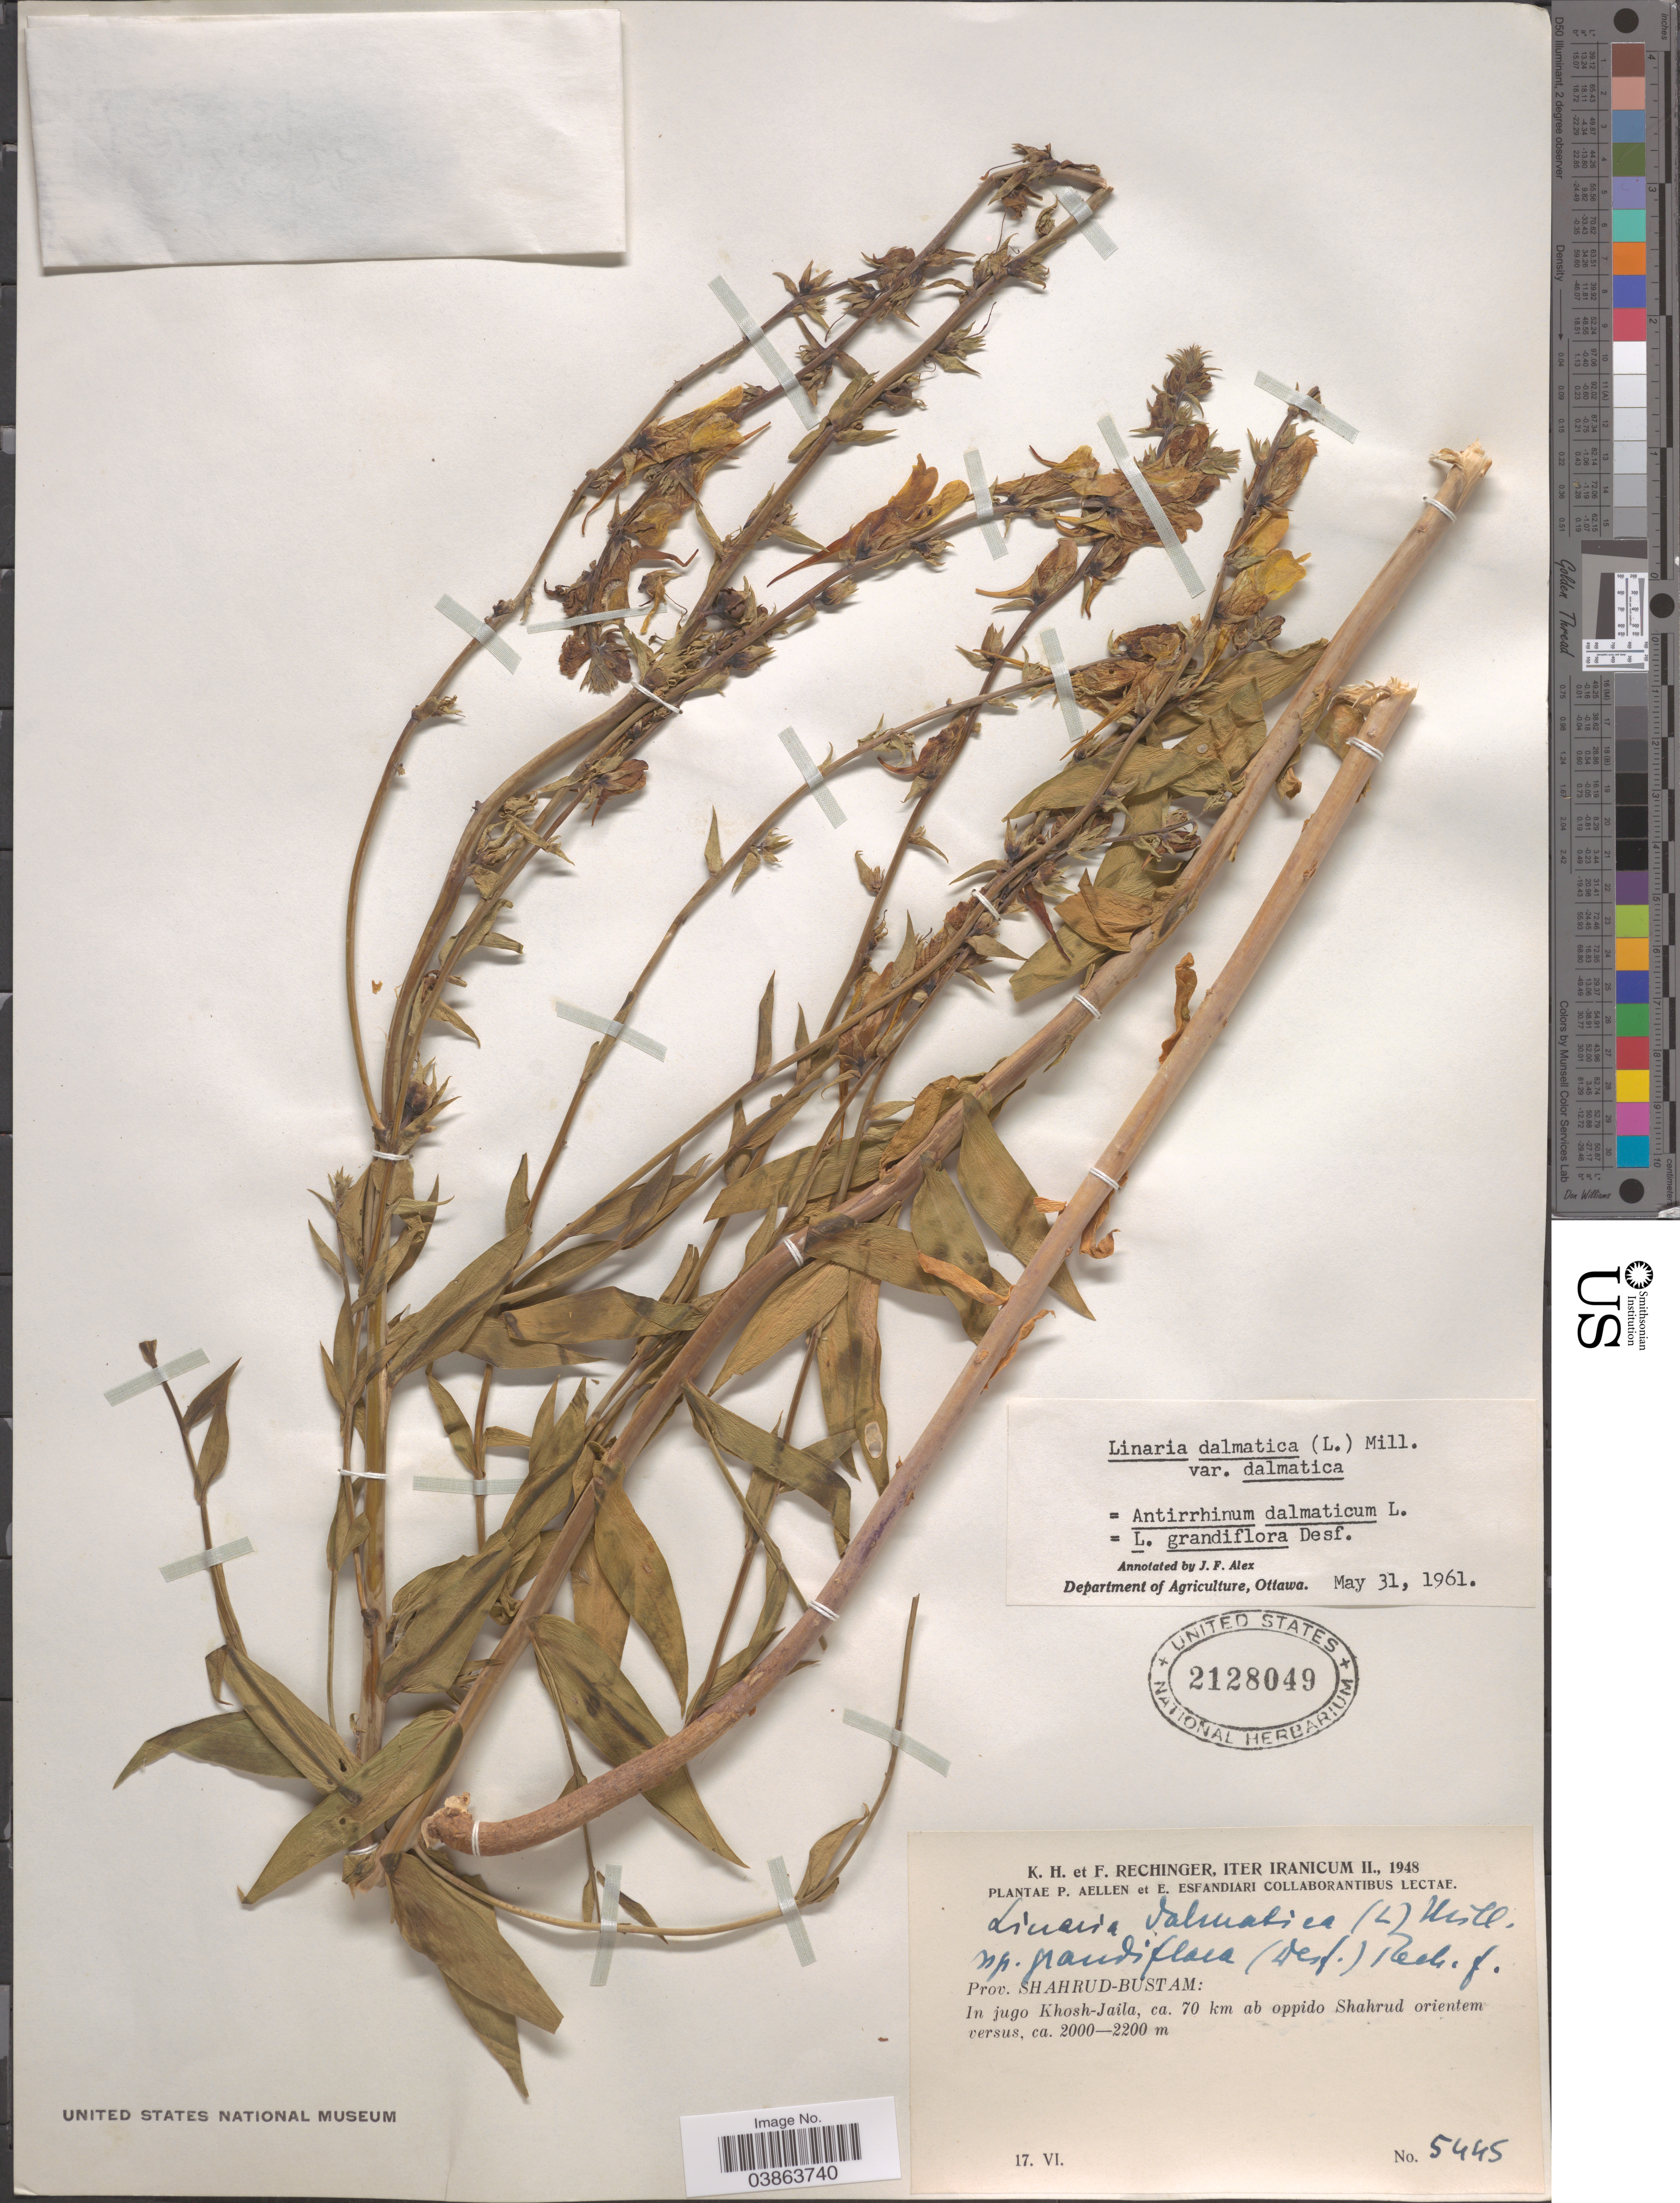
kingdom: Plantae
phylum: Tracheophyta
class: Magnoliopsida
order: Lamiales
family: Plantaginaceae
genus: Linaria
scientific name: Linaria dalmatica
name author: (L.) Mill.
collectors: K. H. Rechinger & F. Rechinger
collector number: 5445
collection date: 1948-06-17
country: Iran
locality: Prov. Shahrud-Bustam: In jugo Khosh-Jaila, ca. 70 km ab oppido Shahrud orientem versus.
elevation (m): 2000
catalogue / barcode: US 2128049